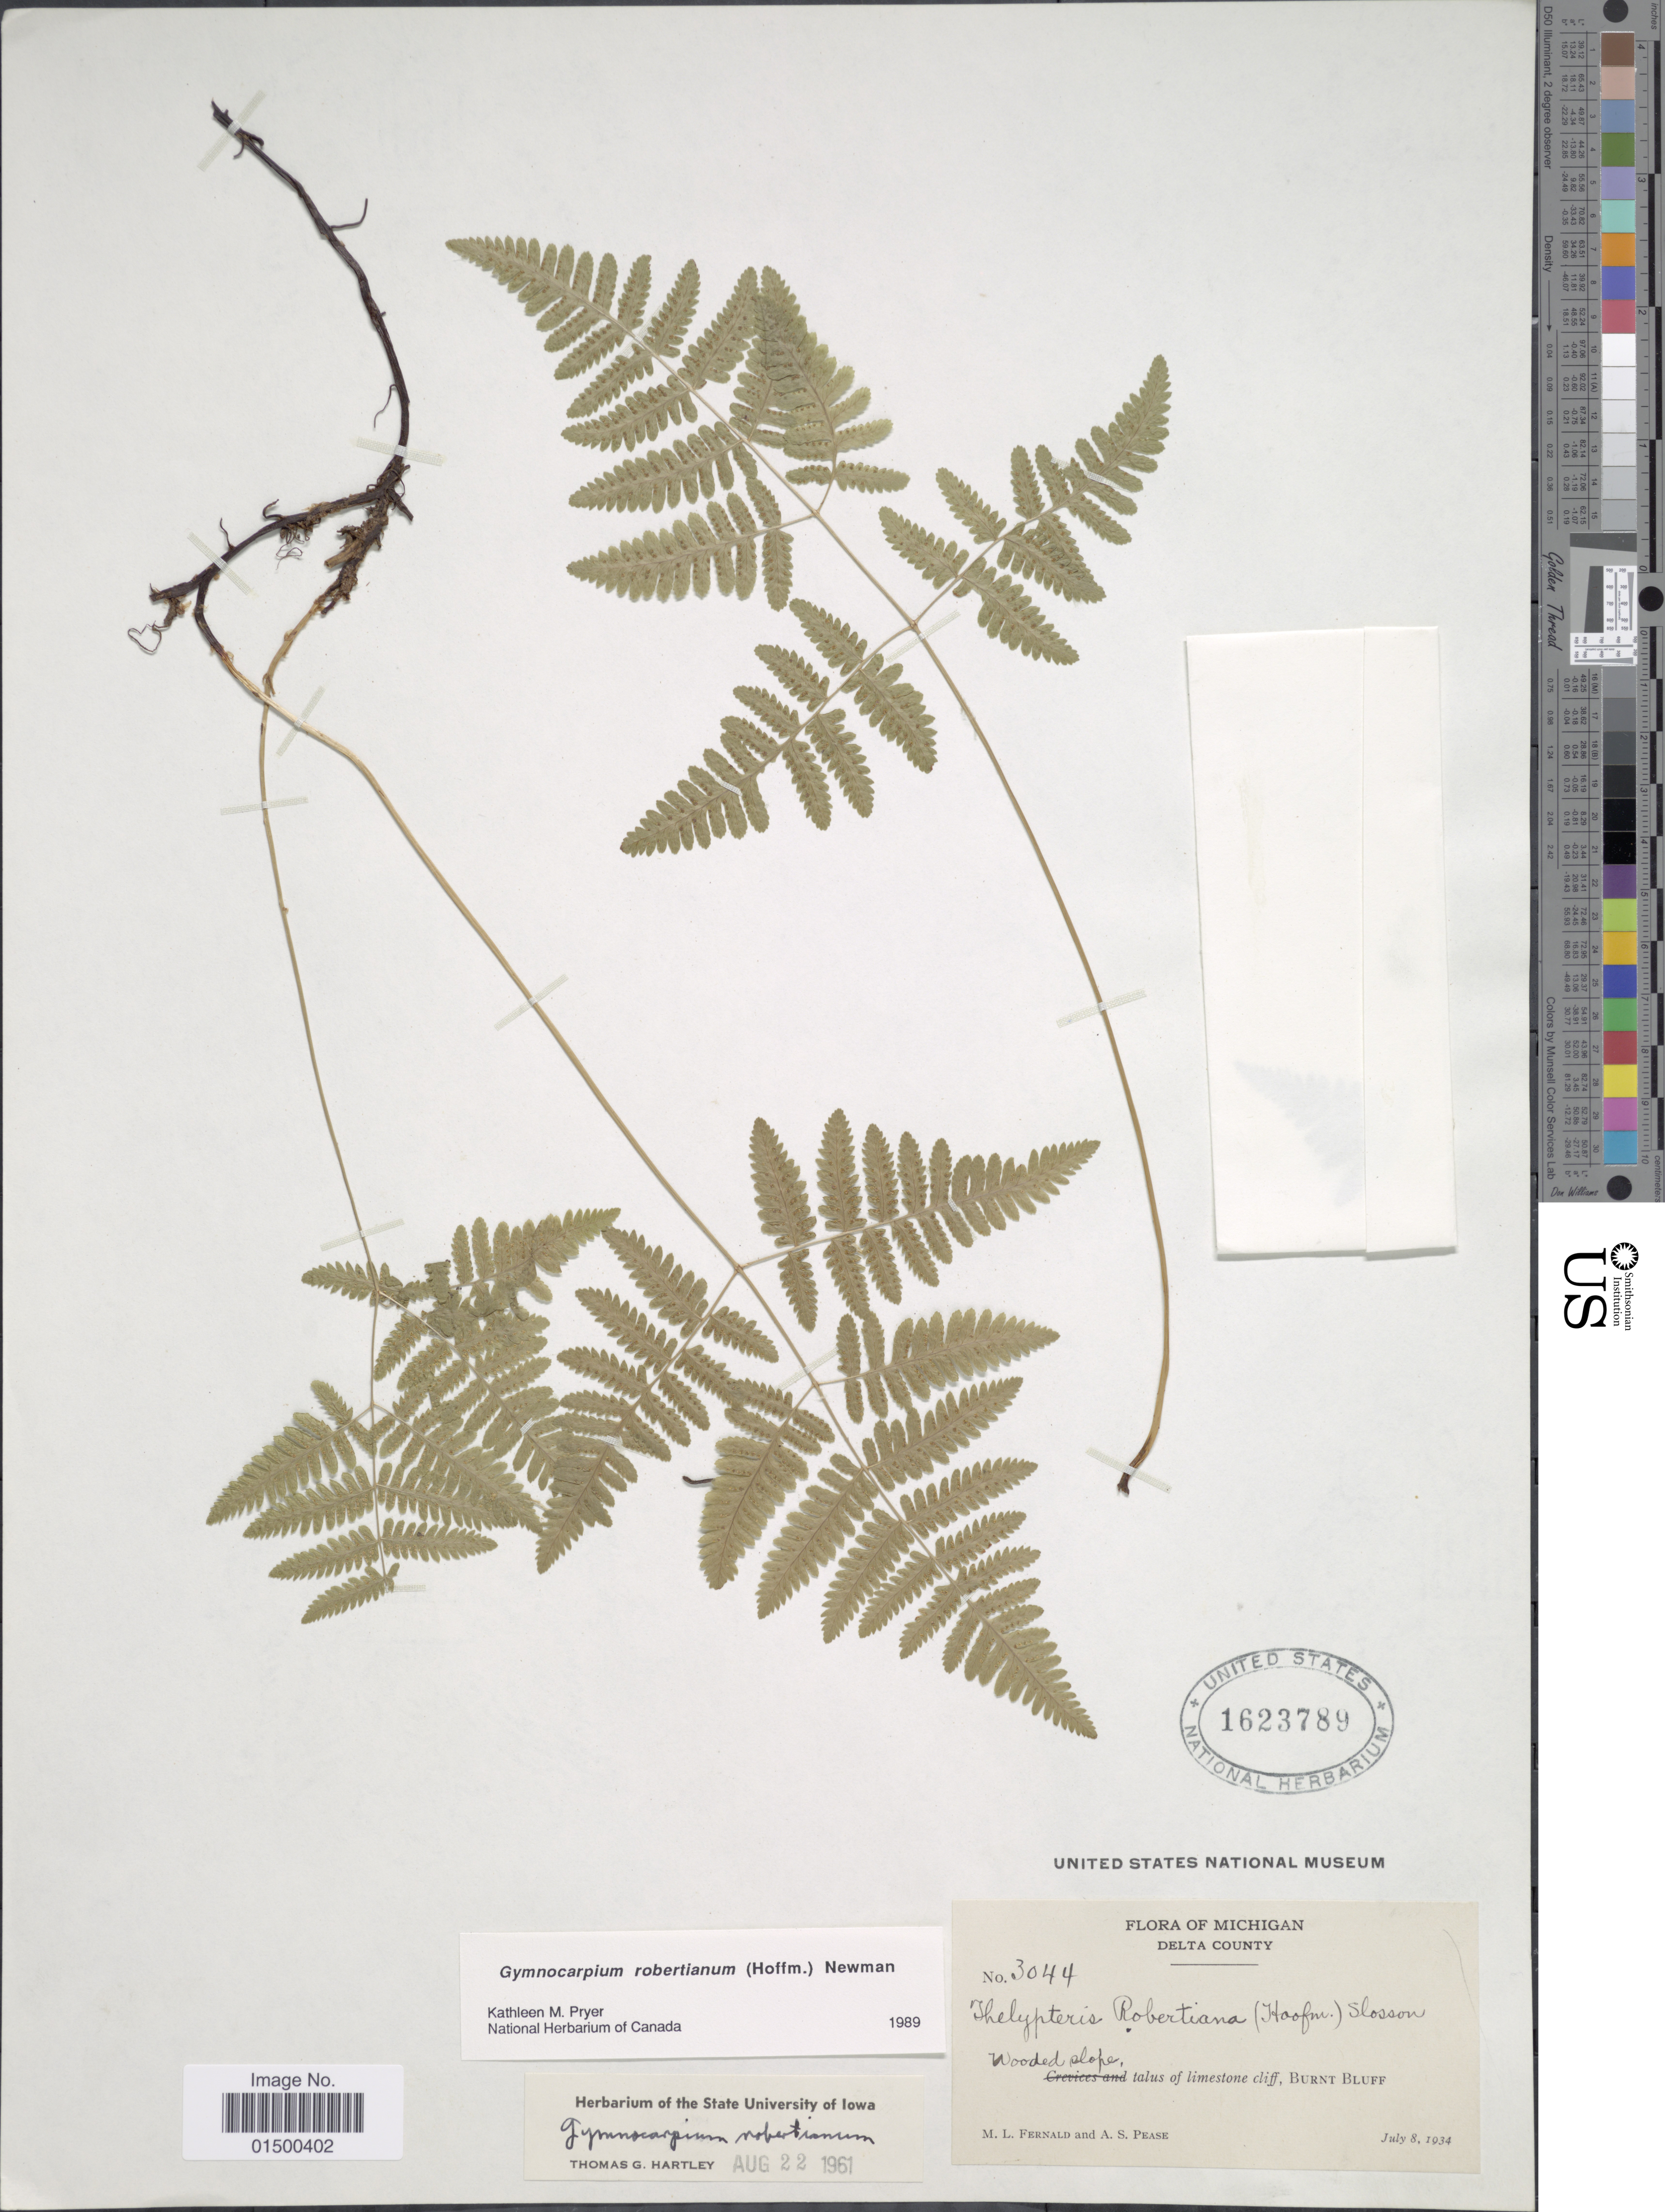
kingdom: Plantae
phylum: Tracheophyta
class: Polypodiopsida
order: Polypodiales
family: Cystopteridaceae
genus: Gymnocarpium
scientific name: Gymnocarpium robertianum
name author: (Hoffm.) Newman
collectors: M. L. Fernald & A. S. Pease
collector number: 3044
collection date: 1934-07-08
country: United States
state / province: Michigan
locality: Delta County. Burnt Bluff.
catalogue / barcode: US 1623789